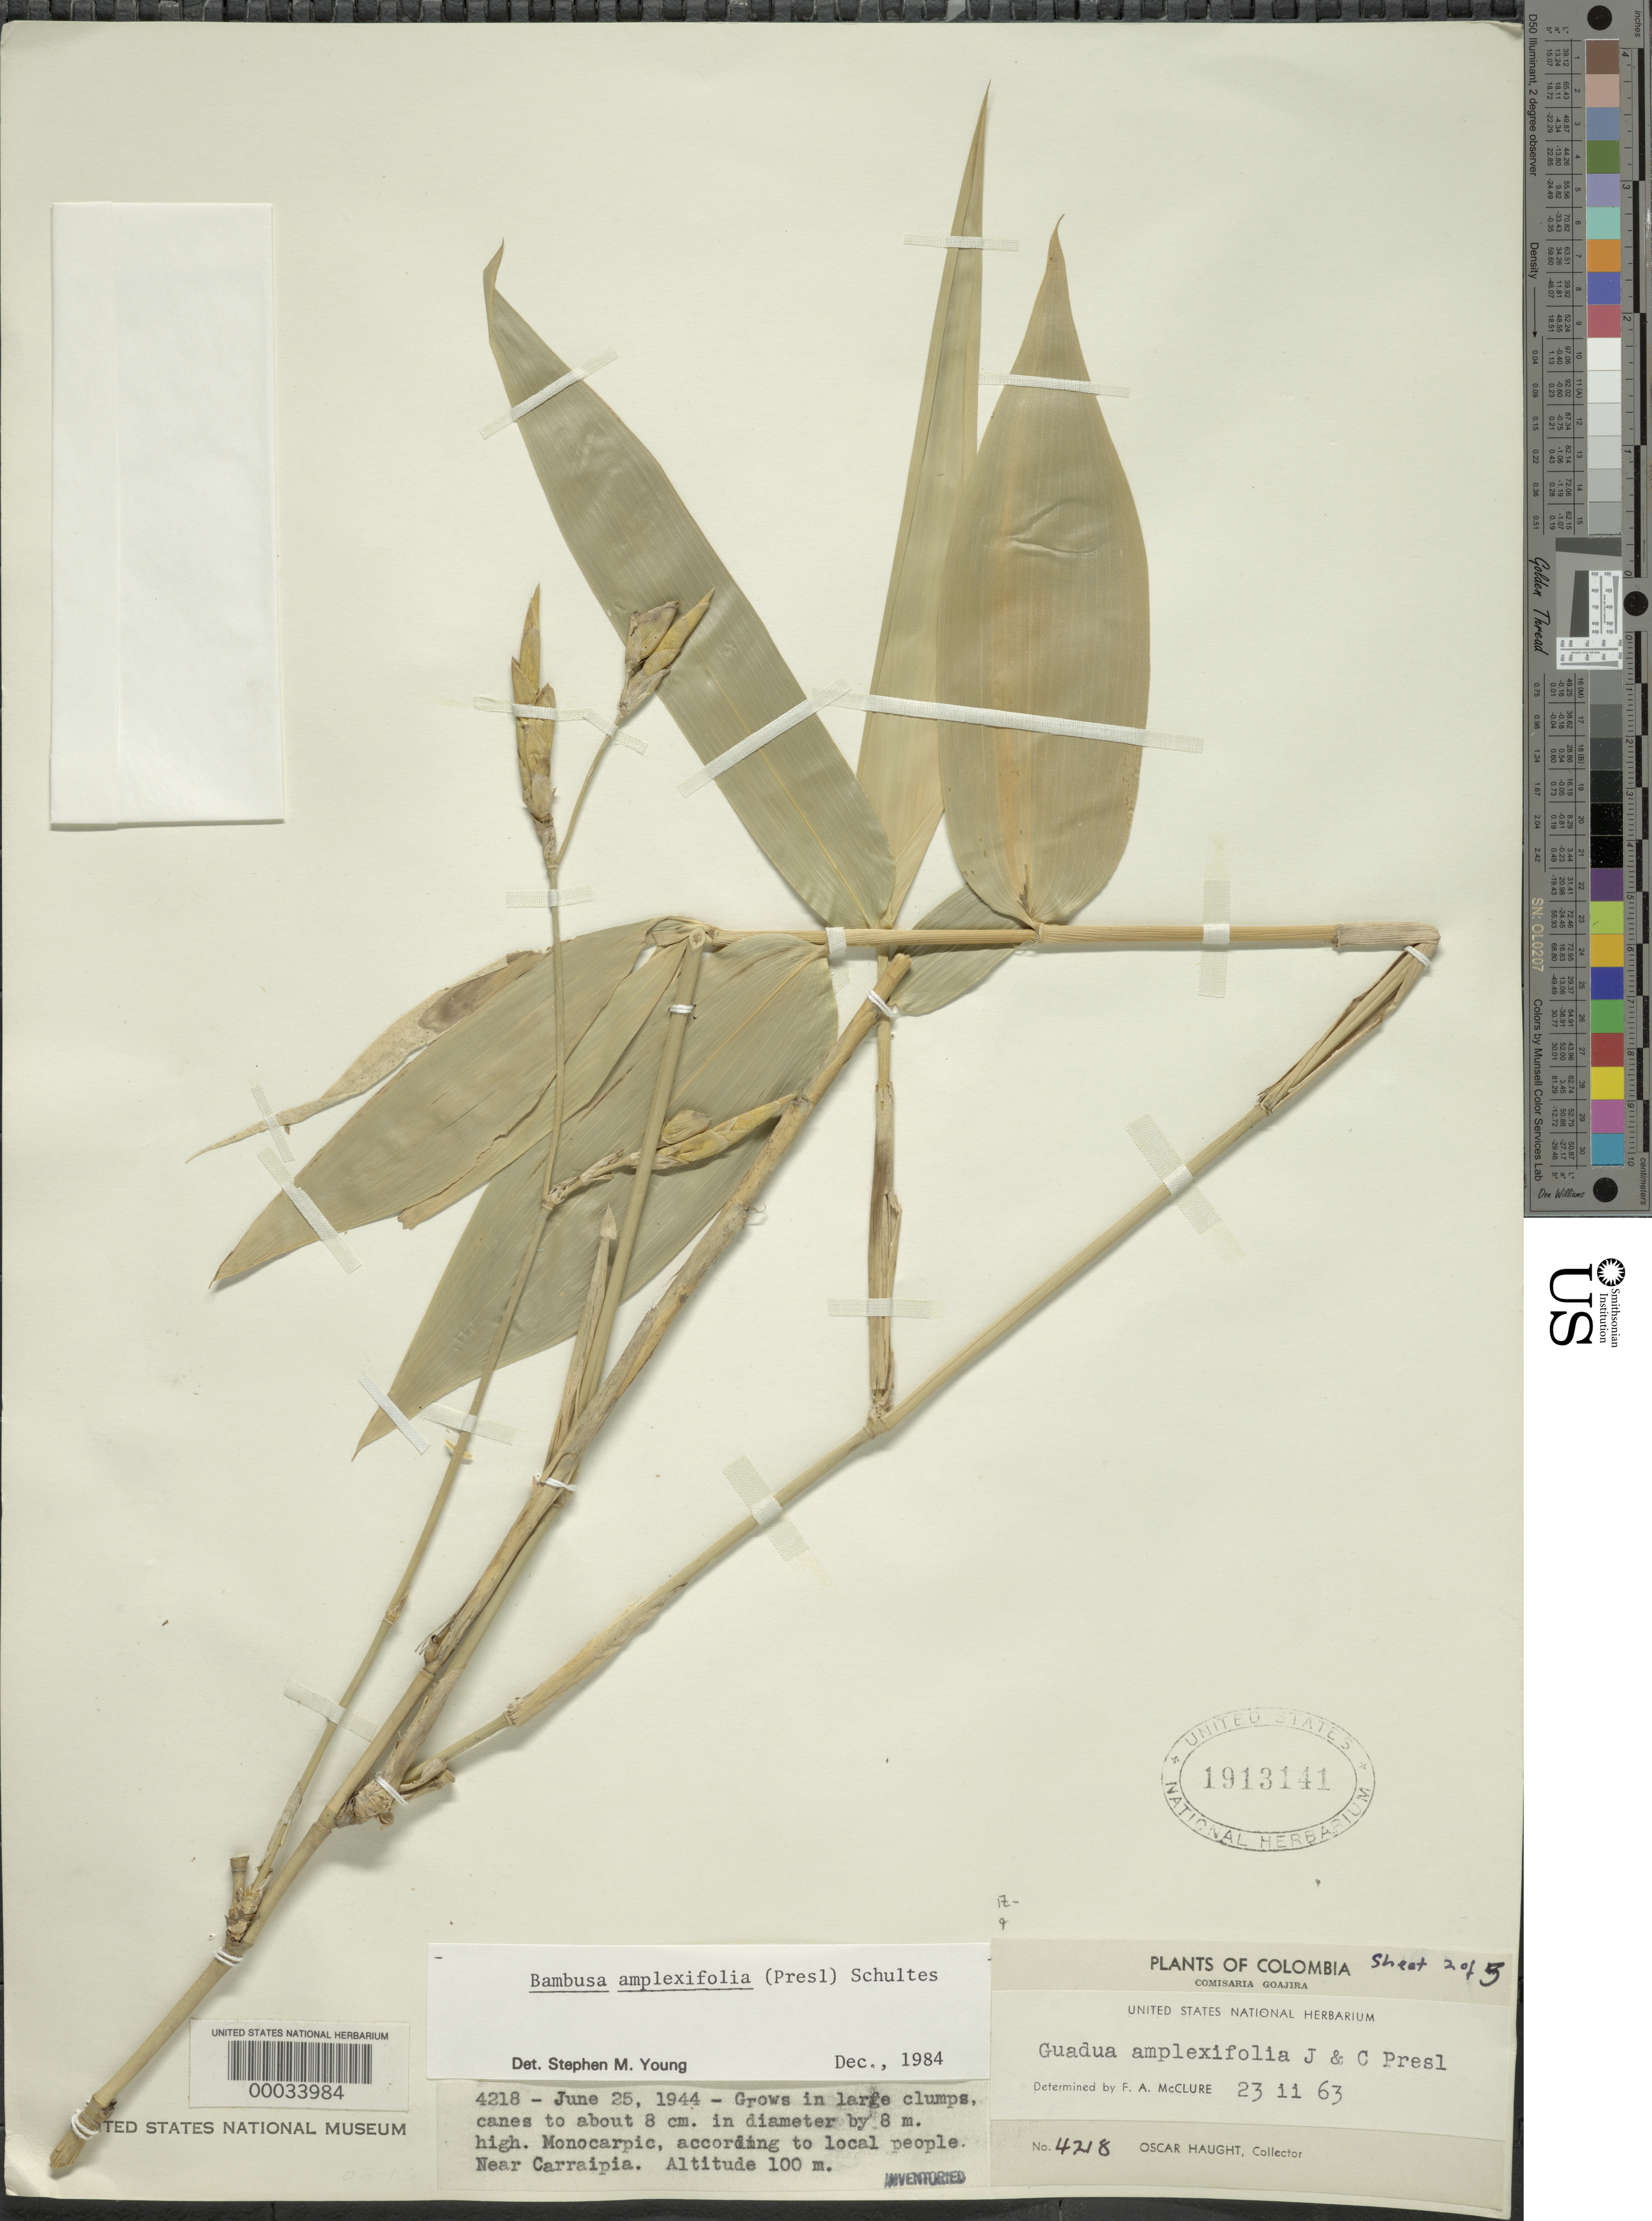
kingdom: Plantae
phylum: Tracheophyta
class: Liliopsida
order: Poales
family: Poaceae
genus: Guadua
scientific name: Guadua amplexifolia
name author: J. Presl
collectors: O. L. Haught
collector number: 4218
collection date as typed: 25 Jun 1944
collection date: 1944-06-25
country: Colombia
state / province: La Guajira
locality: Carraipia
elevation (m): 100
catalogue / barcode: US 1913141